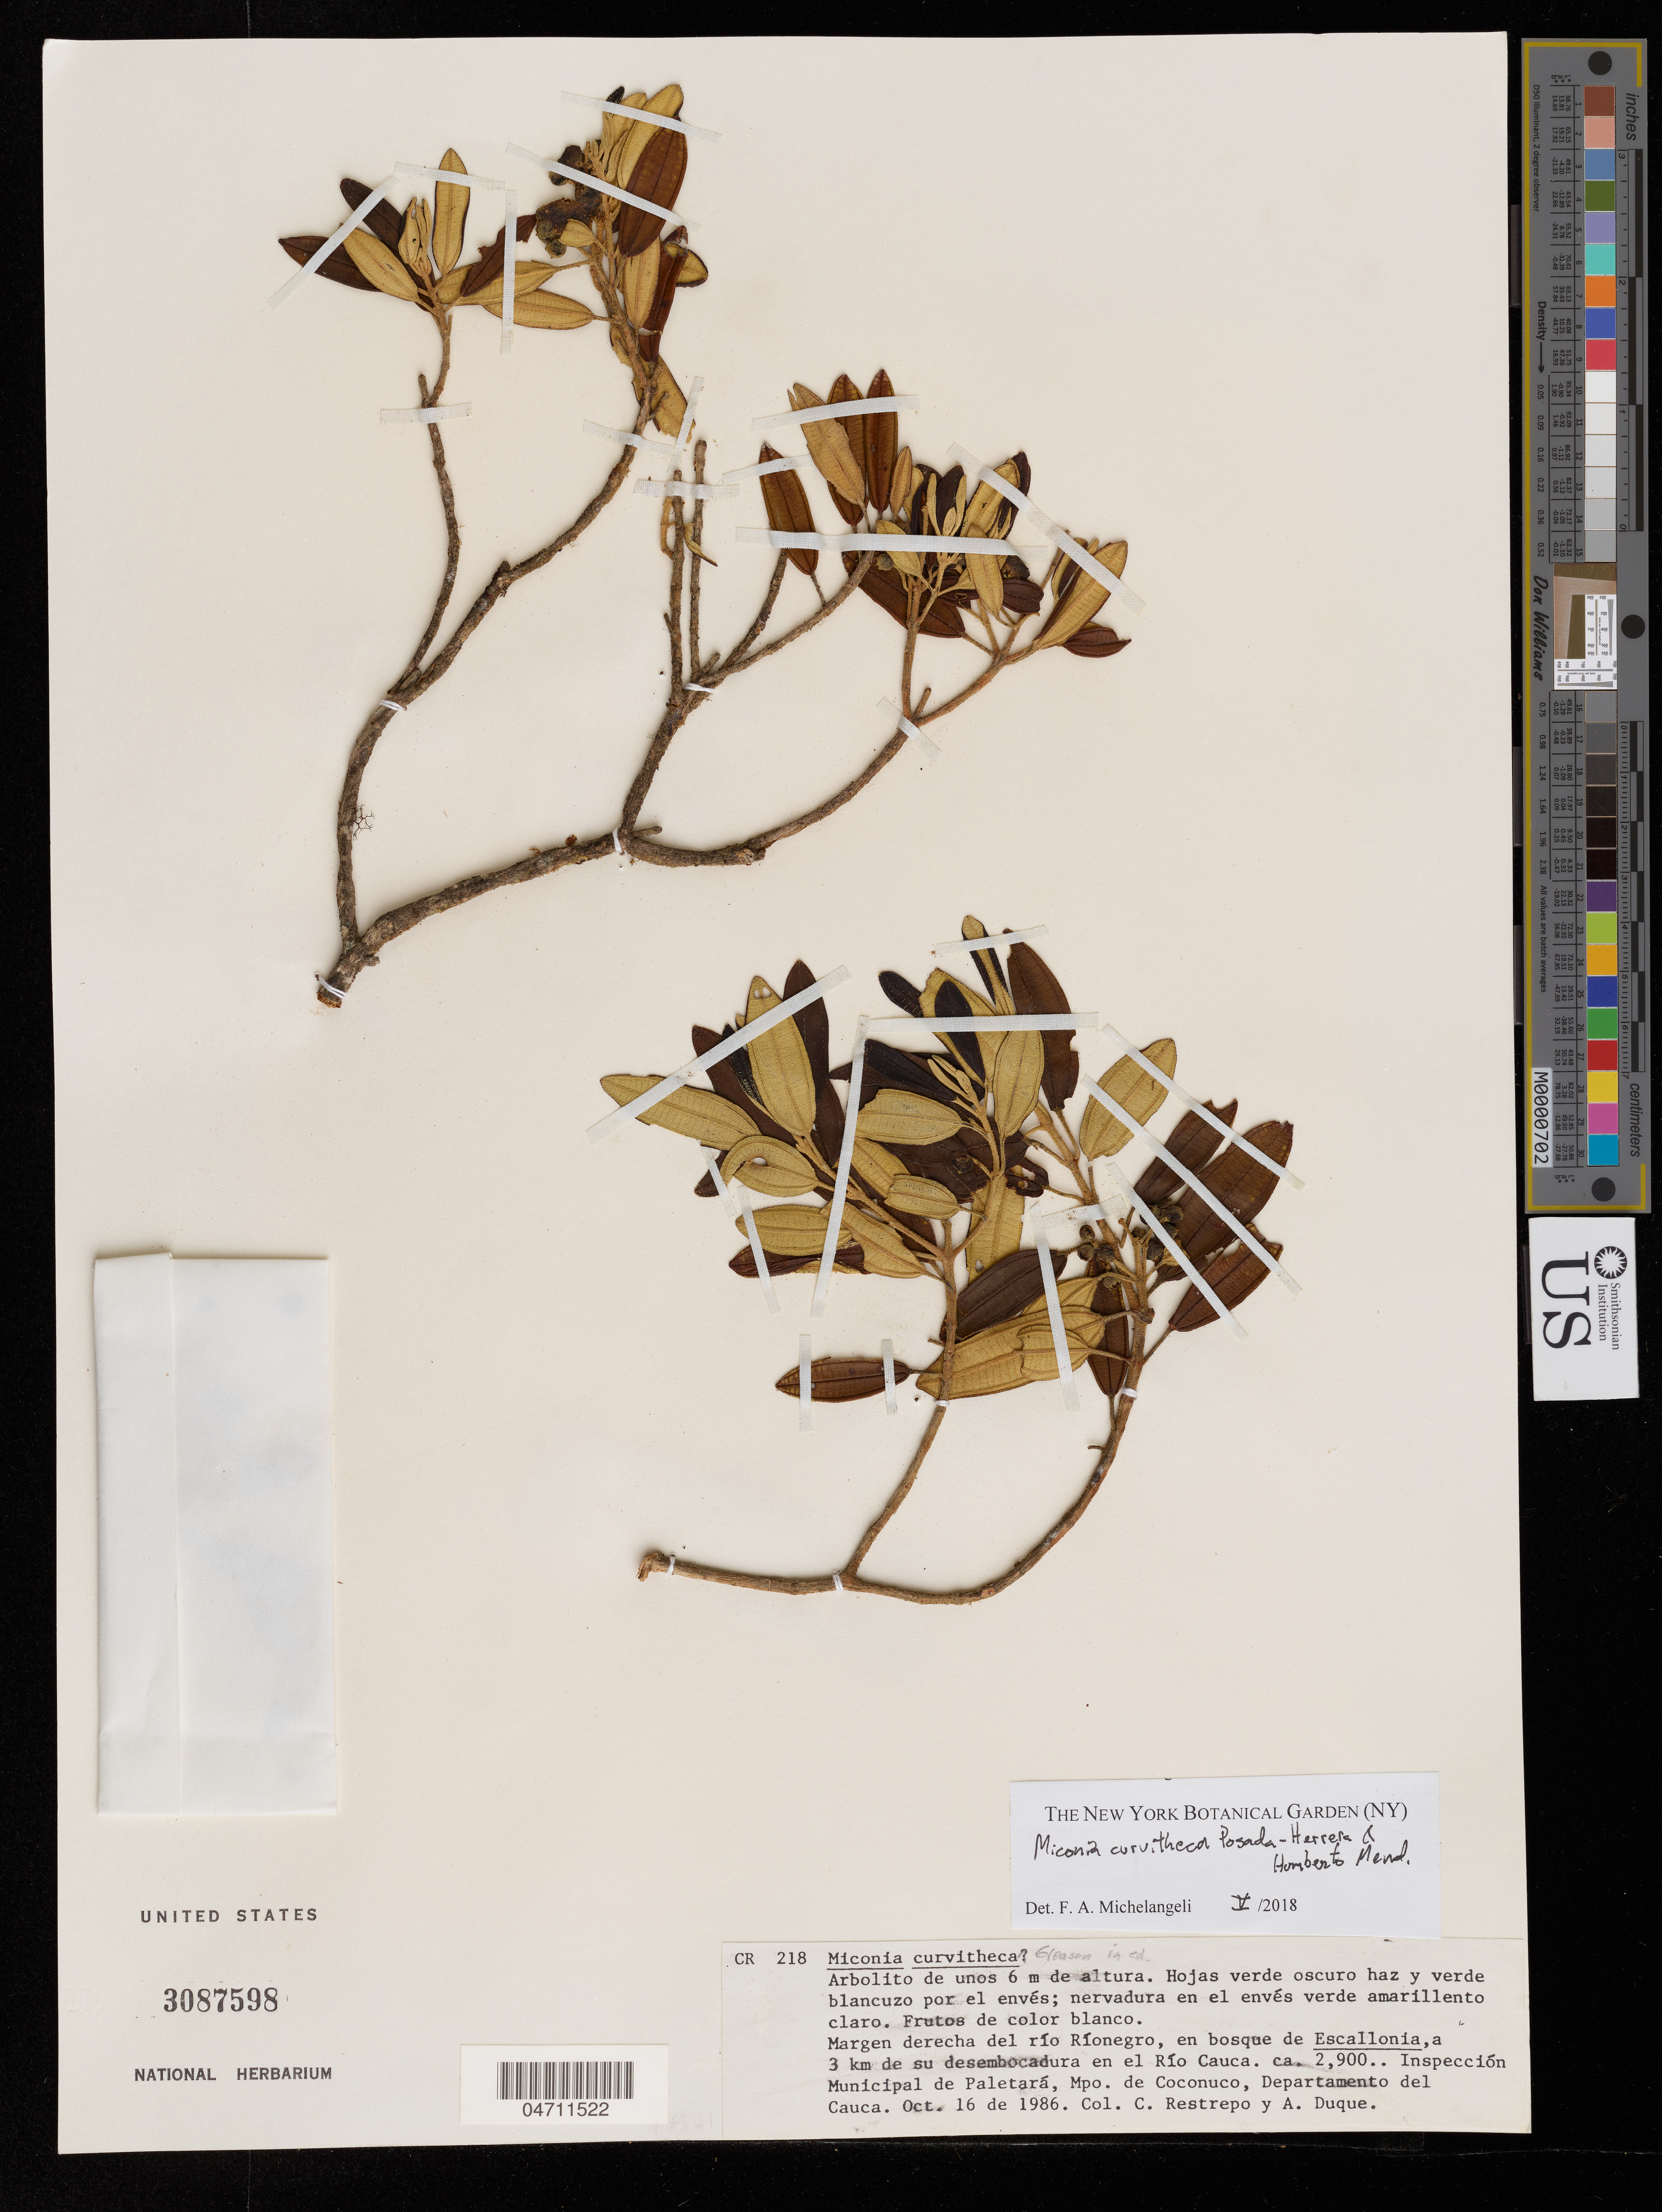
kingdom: Plantae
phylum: Tracheophyta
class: Magnoliopsida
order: Myrtales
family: Melastomataceae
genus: Miconia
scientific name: Miconia curvitheca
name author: Posada- Herrera & H. Mend.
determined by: Michelangeli, F. A.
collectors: C. Restrepo & A. Duque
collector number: CR 218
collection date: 1986-10-16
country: Colombia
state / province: Valle del Cauca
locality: Margen derecha Río Negro, a 1.5 km de la carretera Coconuco-San José de Isnoa. Insp Paletará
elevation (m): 2900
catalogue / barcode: US 3087598